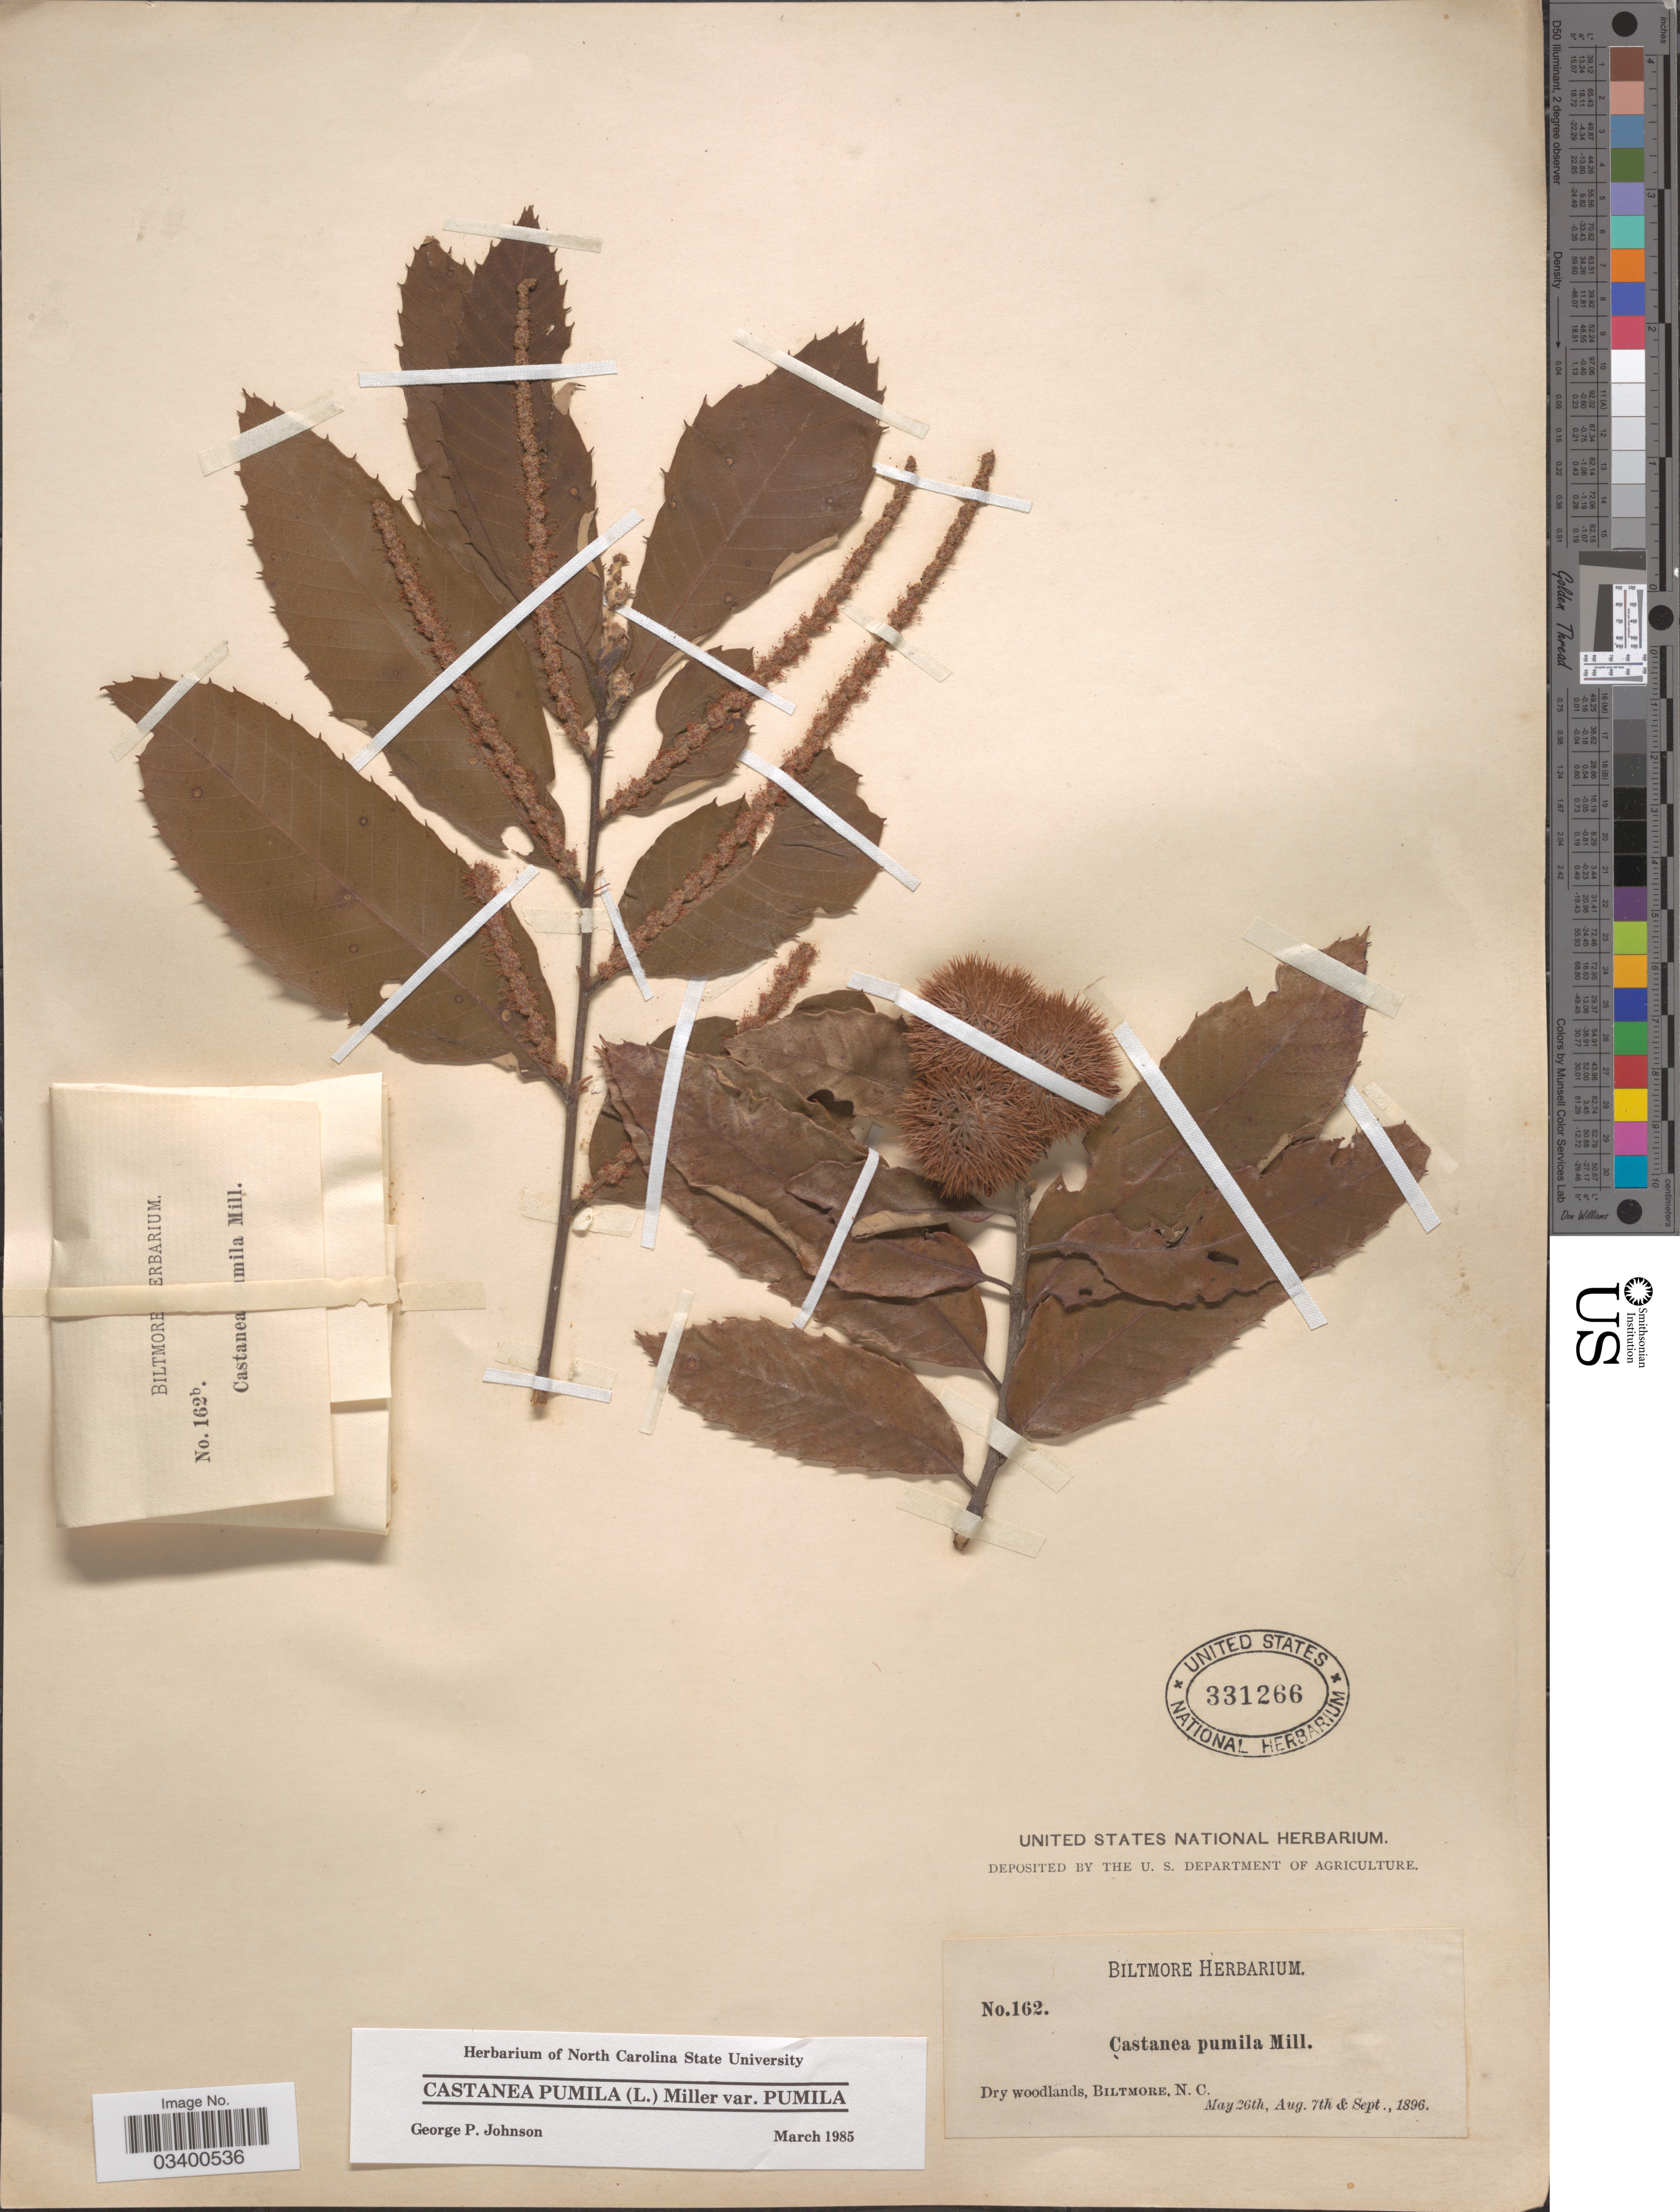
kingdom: Plantae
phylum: Tracheophyta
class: Magnoliopsida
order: Fagales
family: Fagaceae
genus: Castanea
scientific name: Castanea pumila var. pumila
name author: (L.) Mill.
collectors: ex herb. Biltmore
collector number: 162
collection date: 1896-05-26/1896-09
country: United States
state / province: North Carolina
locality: Biltmore.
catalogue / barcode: US 331266